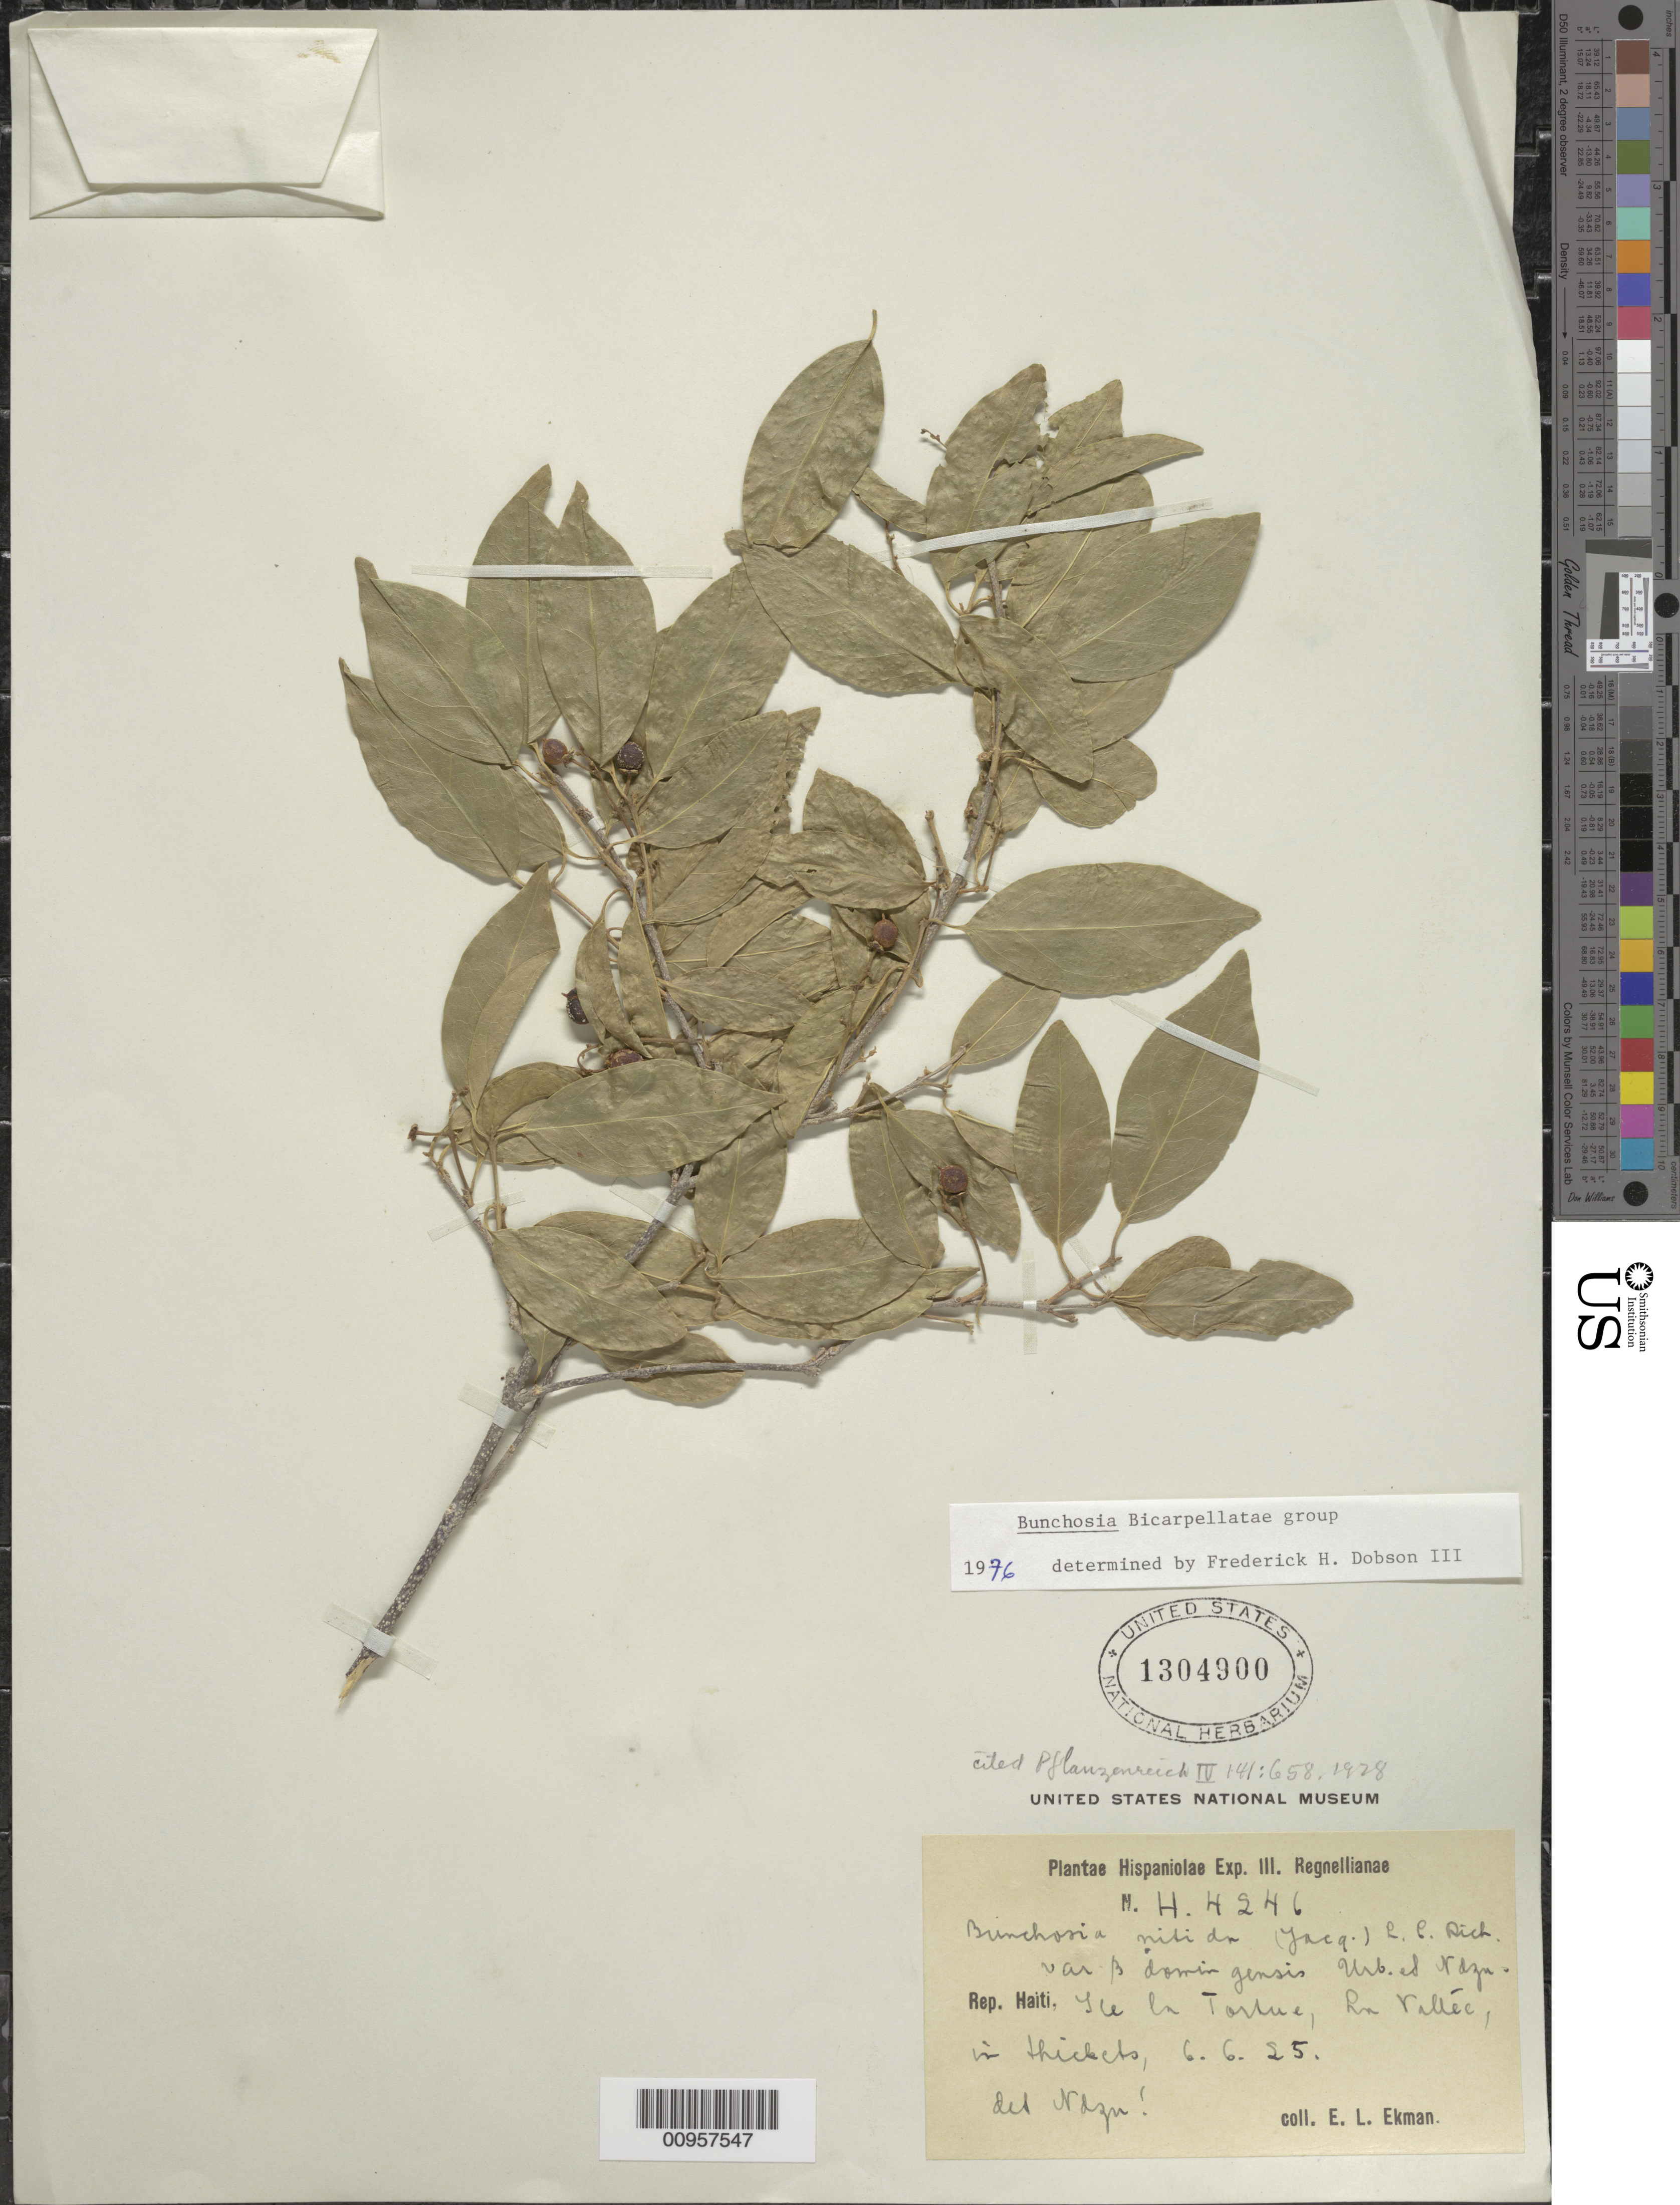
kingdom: Plantae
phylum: Tracheophyta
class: Magnoliopsida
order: Malpighiales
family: Malpighiaceae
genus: Bunchosia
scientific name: Bunchosia glandulosa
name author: (Cav.) DC.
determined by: Dobson, Frederick H.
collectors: E. L. Ekman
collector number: H 4246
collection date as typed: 06 Jun 1925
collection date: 1925-06-06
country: Haiti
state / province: Nord-Ouest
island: Île de la Tortue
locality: La Vallée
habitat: In thickets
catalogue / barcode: US 1304900